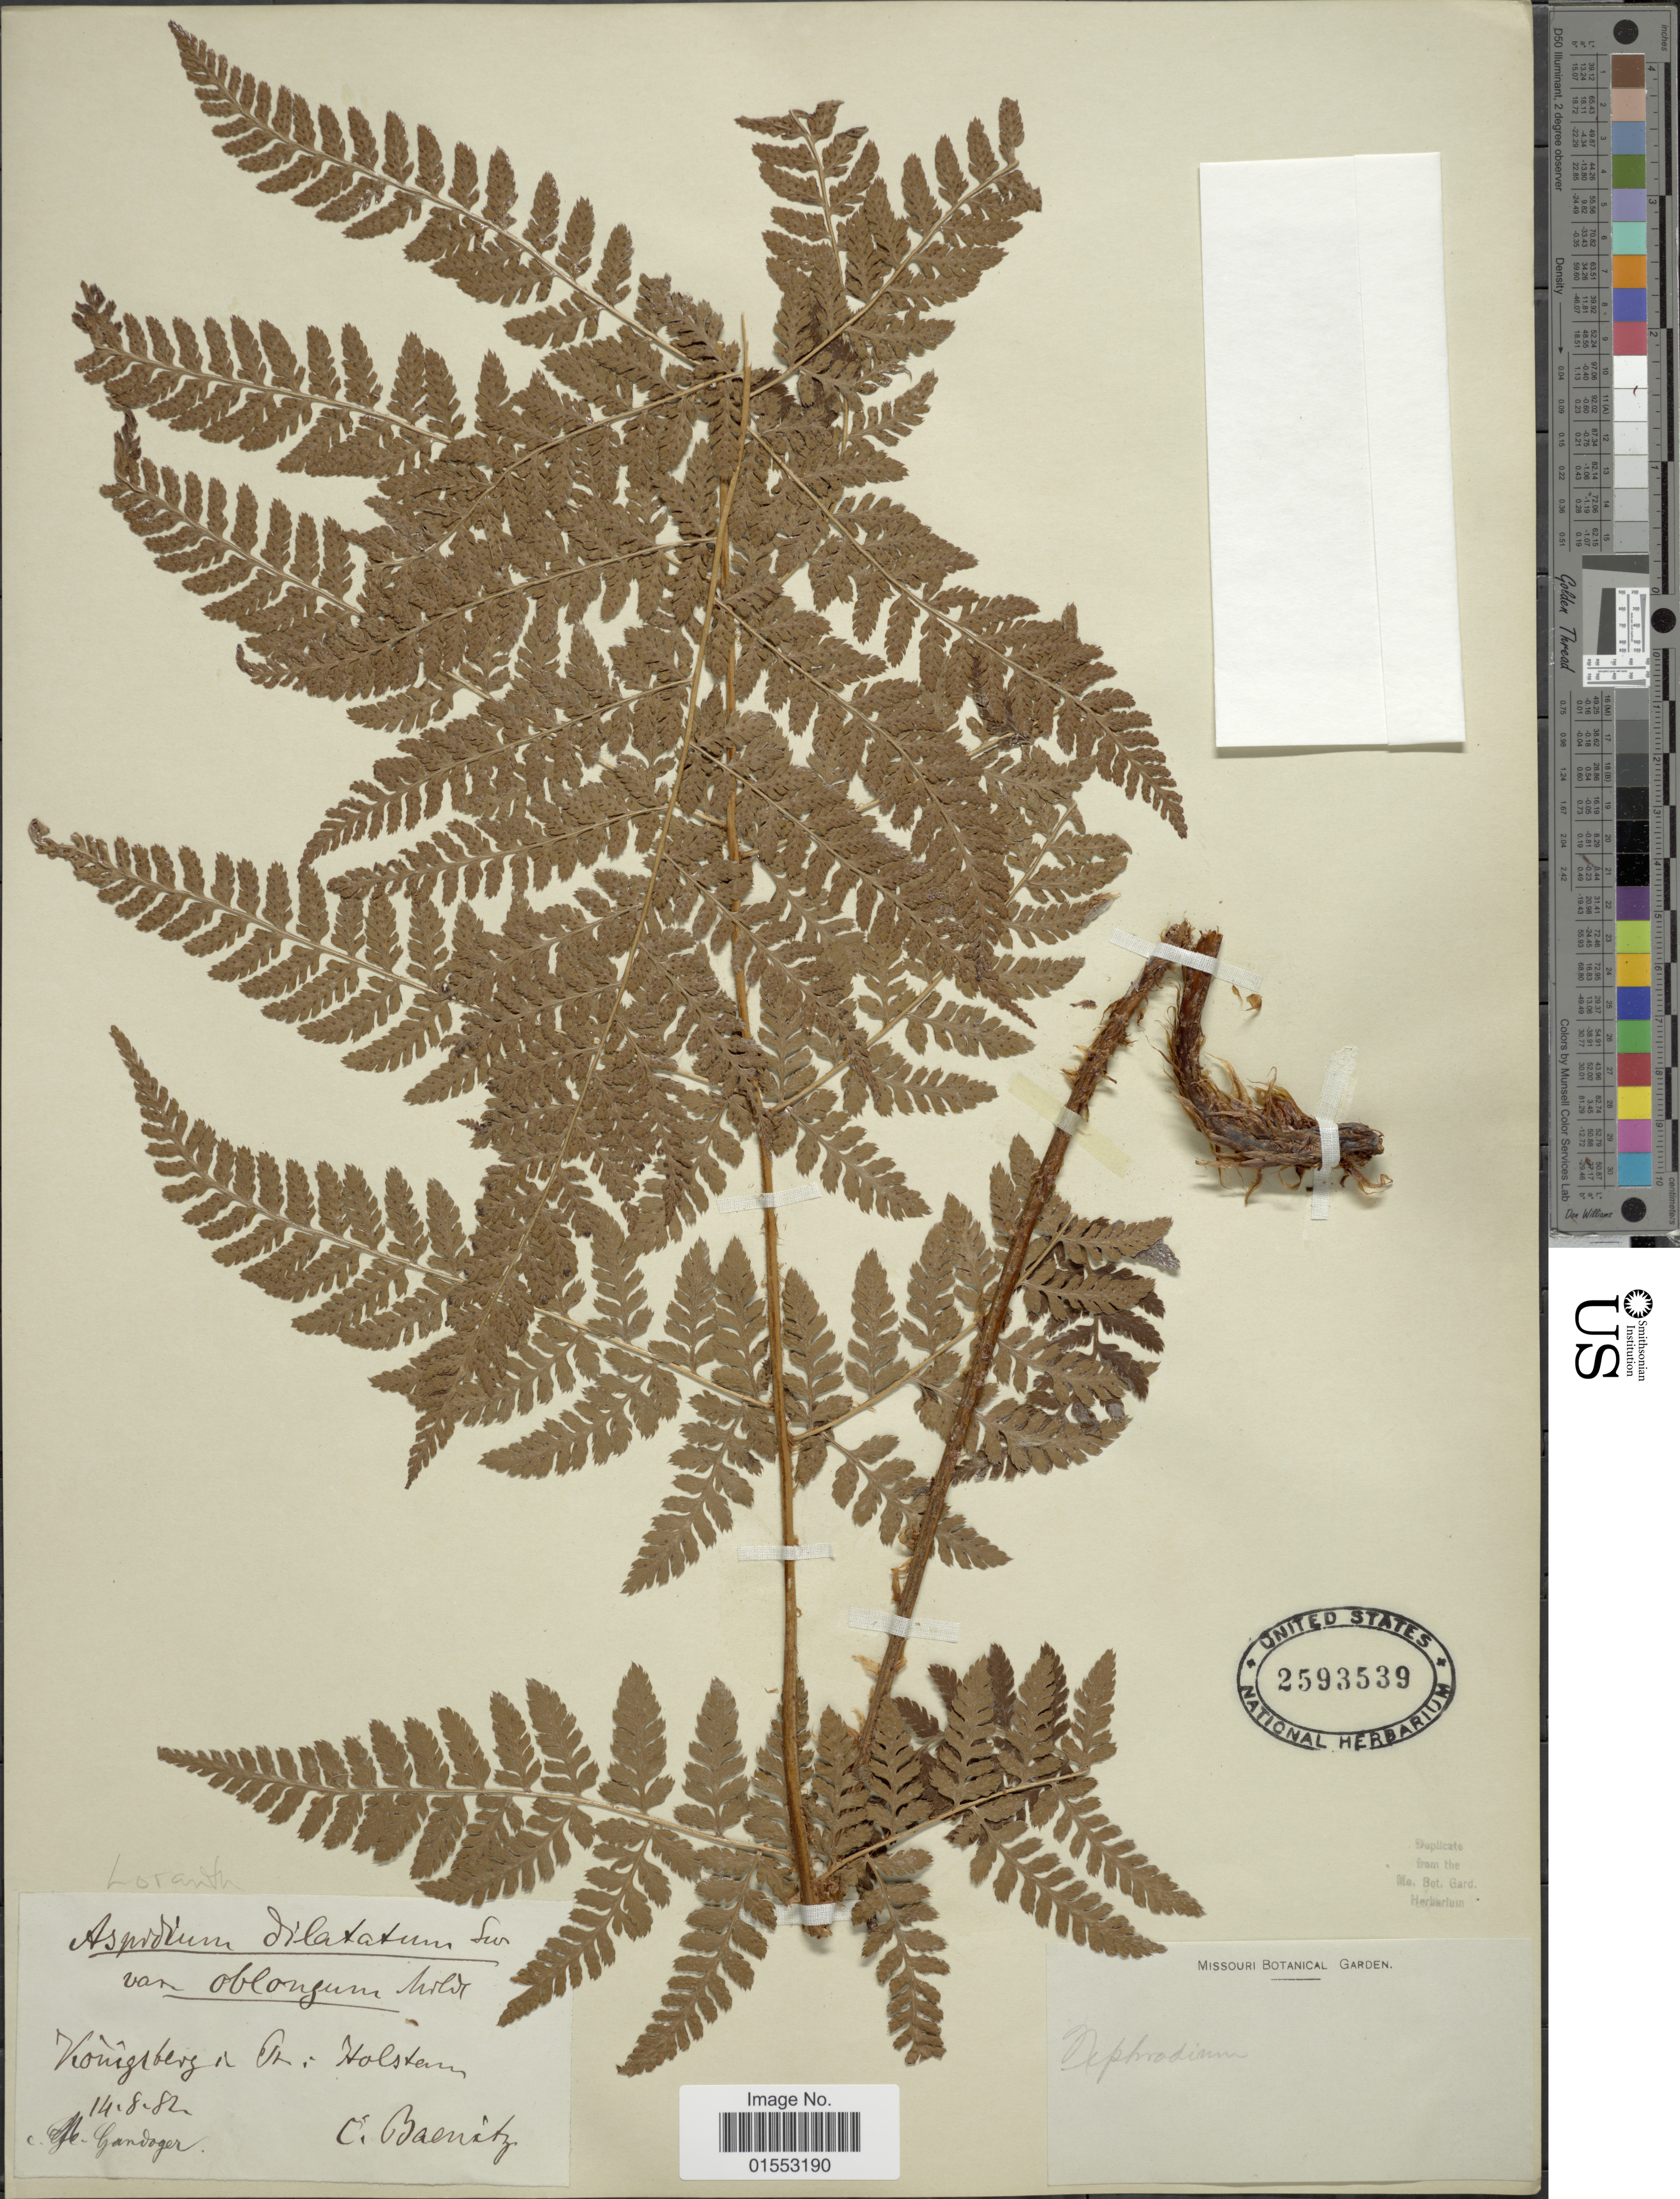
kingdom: Plantae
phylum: Tracheophyta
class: Polypodiopsida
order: Polypodiales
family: Dryopteridaceae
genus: Dryopteris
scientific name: Dryopteris dilatata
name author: (Hoffm.) A. Gray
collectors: C. G. Baenitz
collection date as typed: Transcribed d/m/y: 14/8/82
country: Germany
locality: Konigsberg Oz;. Holstein [interpreted]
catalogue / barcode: US 2593539